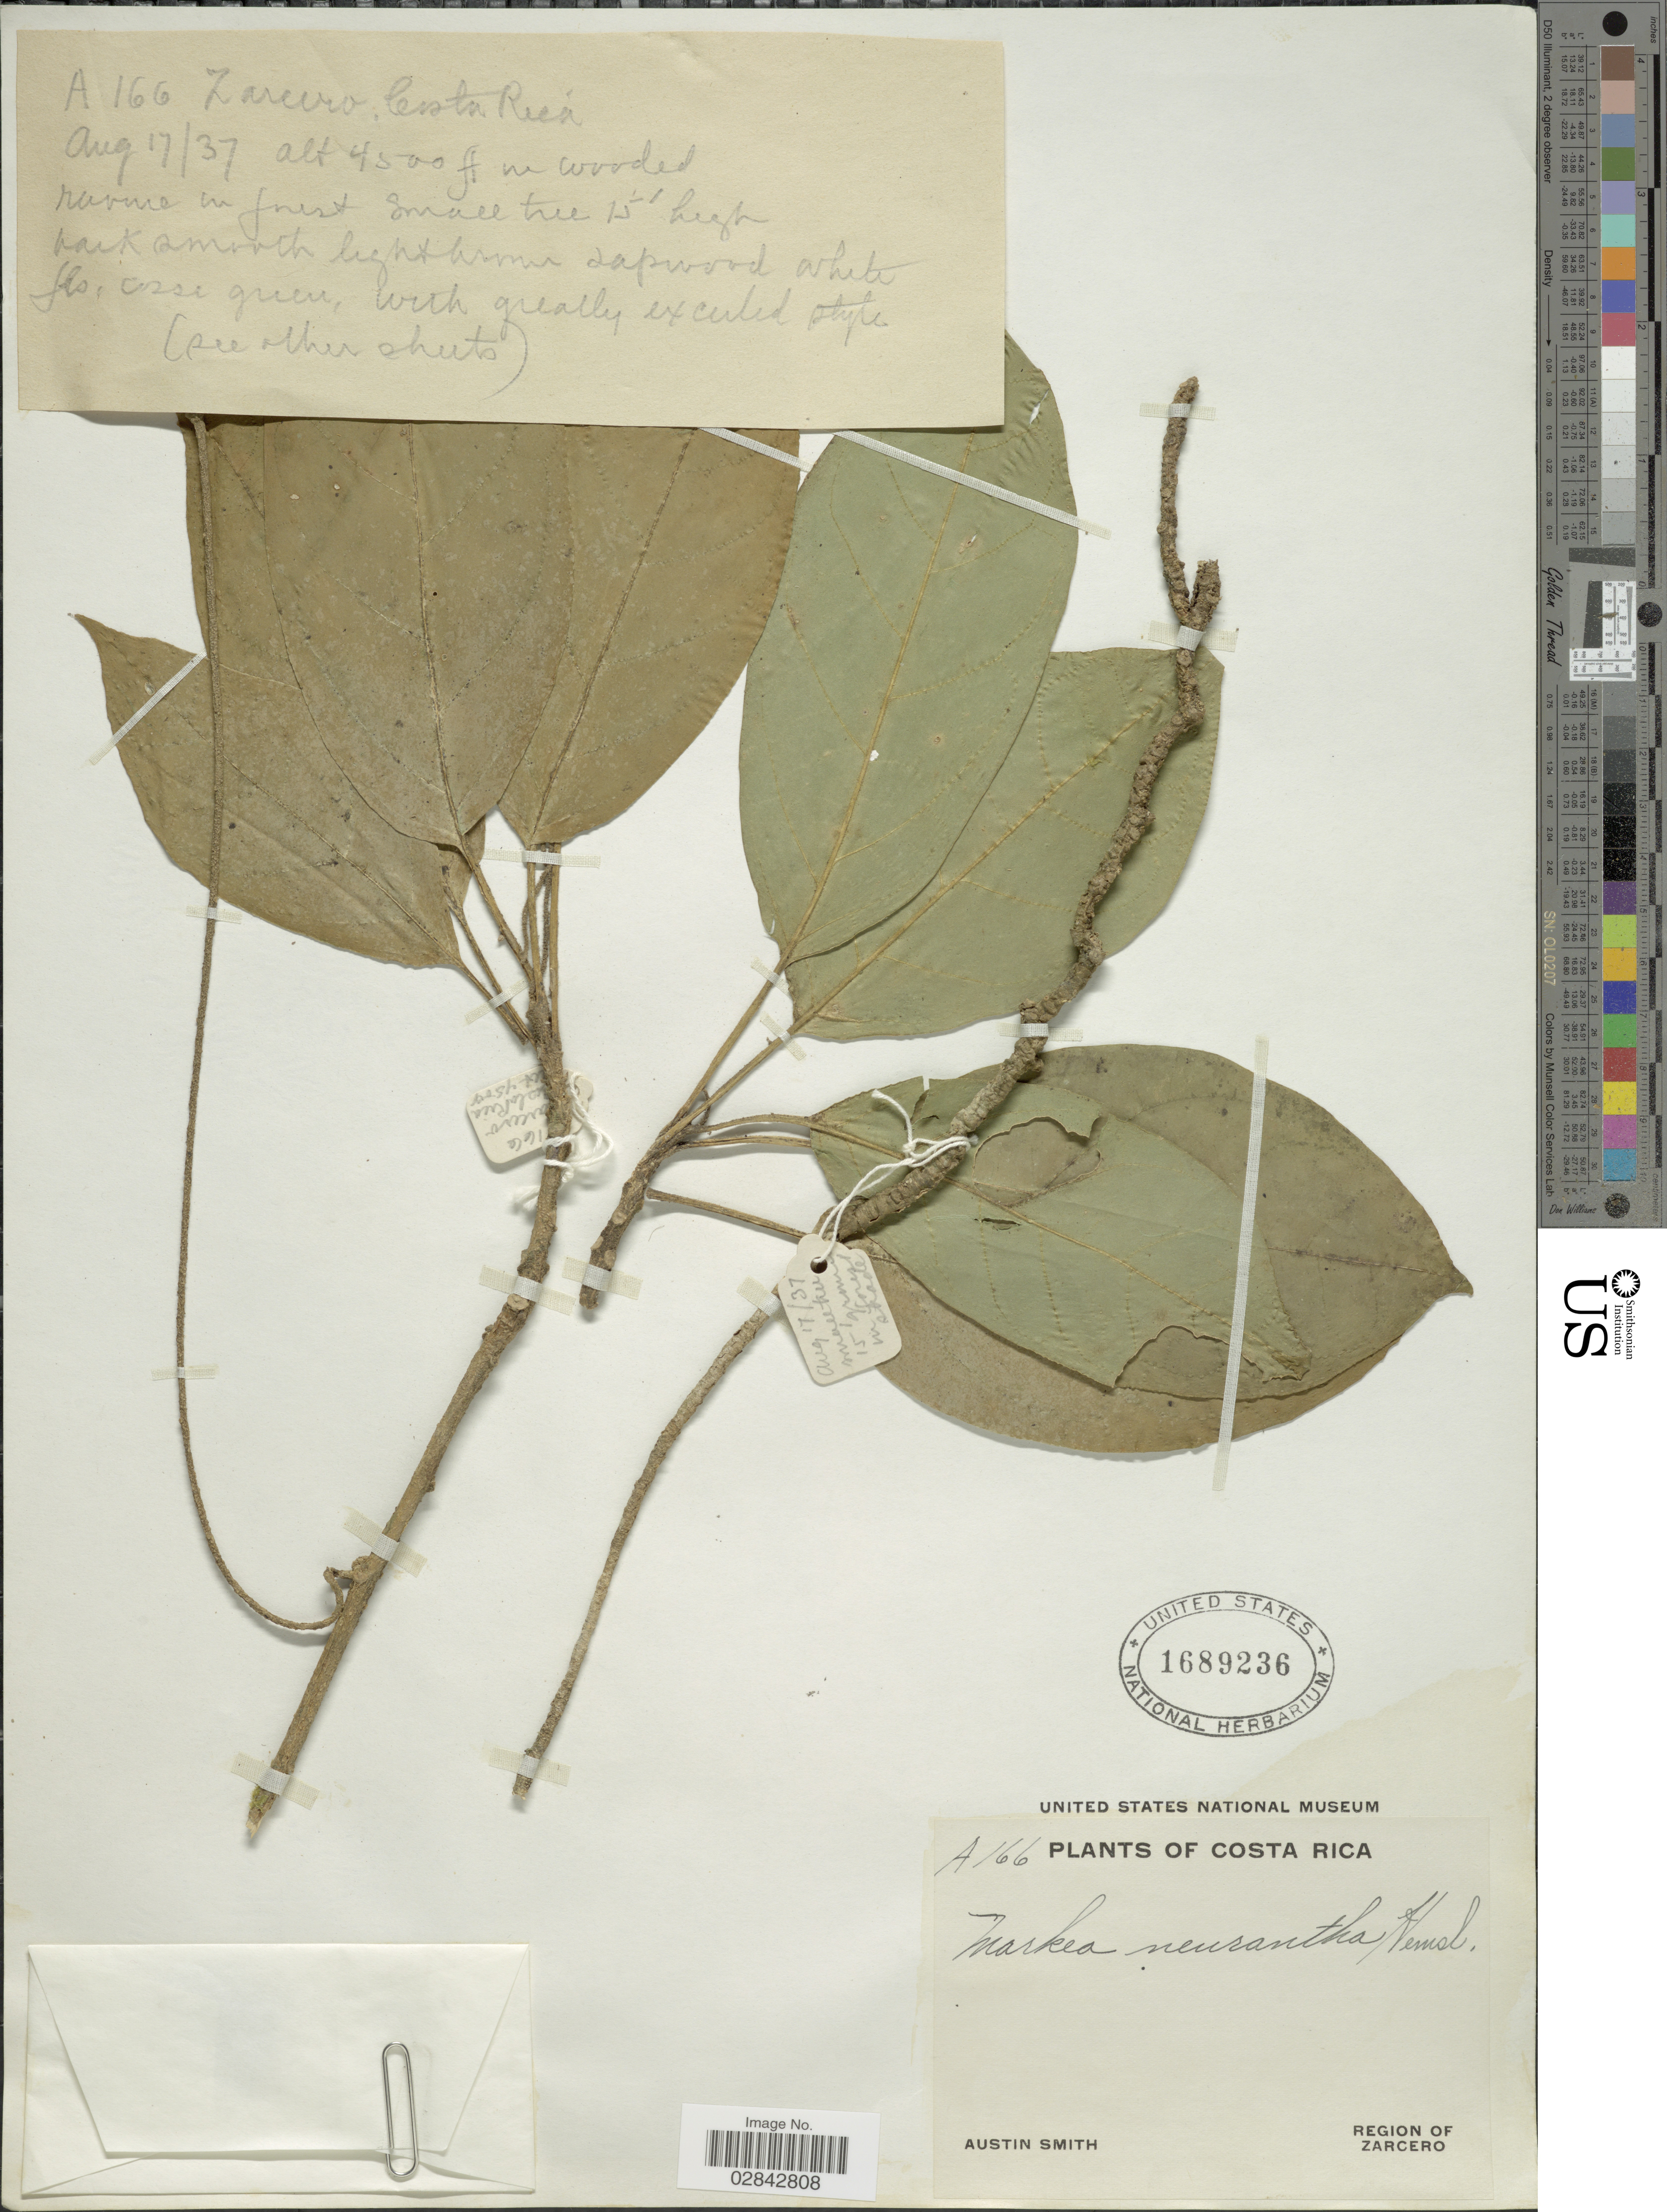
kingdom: Plantae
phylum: Tracheophyta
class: Magnoliopsida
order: Solanales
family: Solanaceae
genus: Markea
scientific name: Markea neurantha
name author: Hemsl.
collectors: Aust P. Smith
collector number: A166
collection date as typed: Transcribed d/m/y: 17/8/37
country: Costa Rica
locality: Region of Zarcero. Zarcero.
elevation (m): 1372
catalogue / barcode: US 1689236